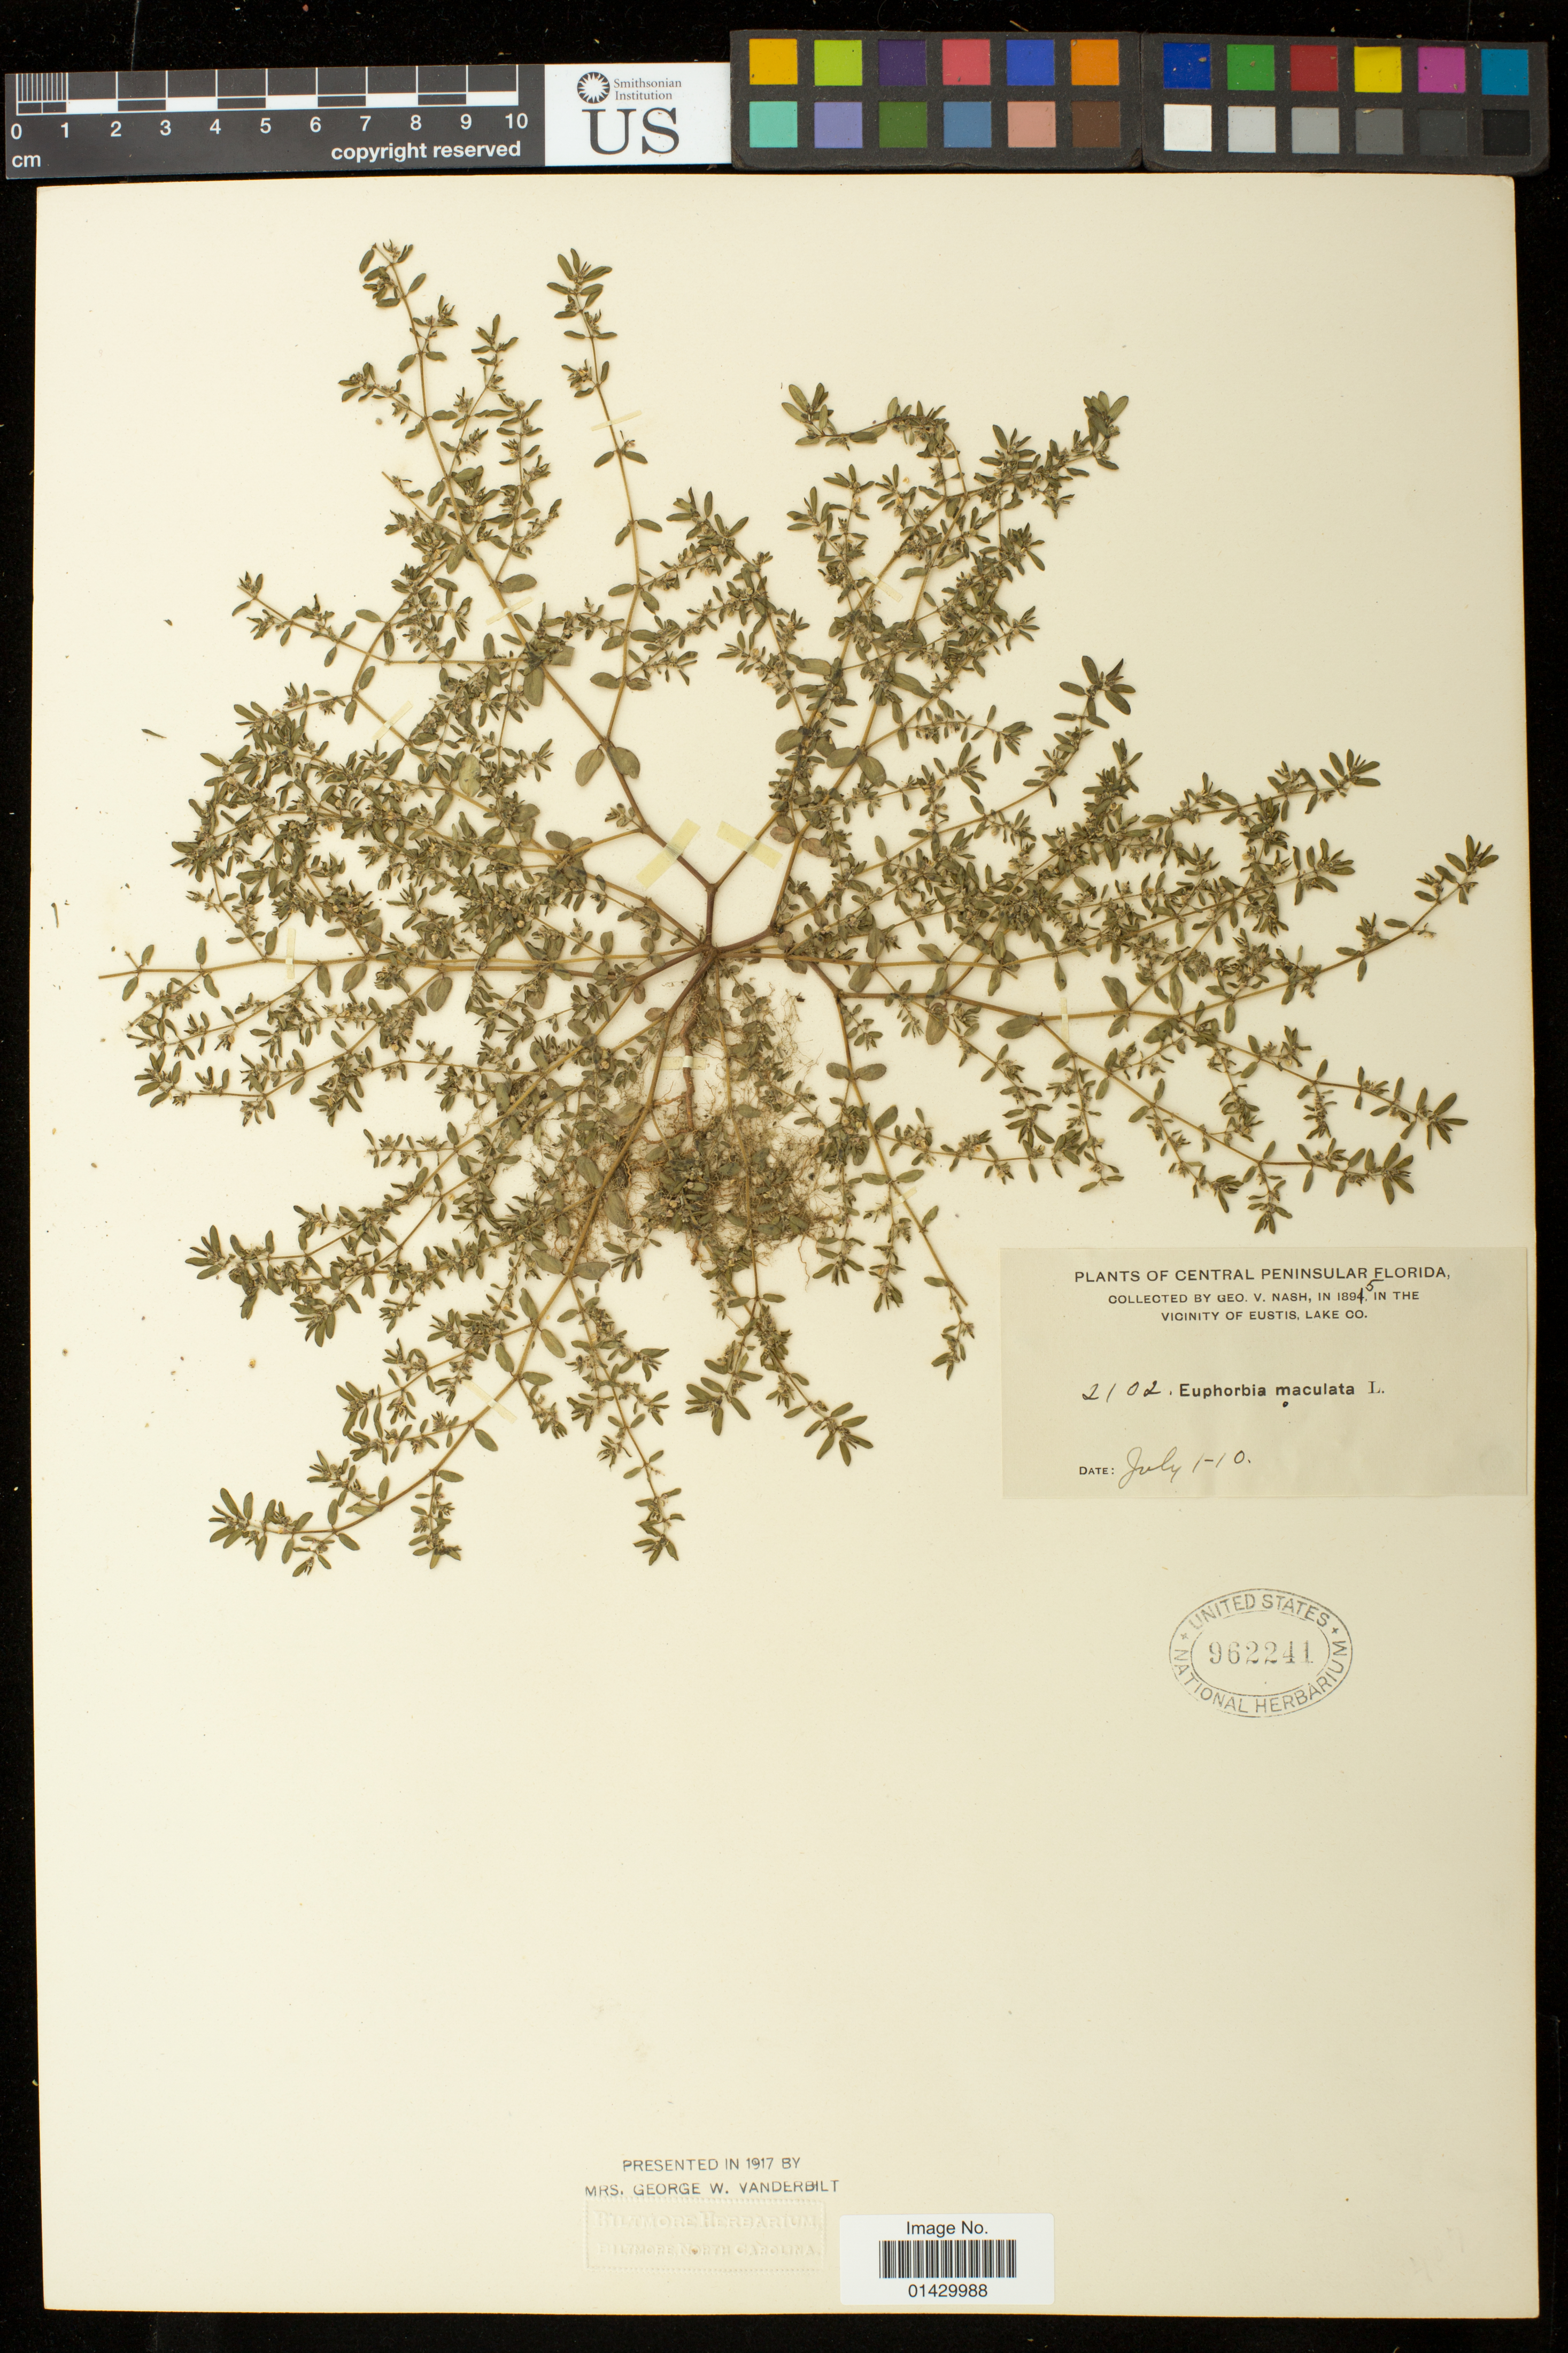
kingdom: Plantae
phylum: Tracheophyta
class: Magnoliopsida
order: Malpighiales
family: Euphorbiaceae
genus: Euphorbia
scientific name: Euphorbia maculata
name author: L.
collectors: G. V. Nash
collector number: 2102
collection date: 1895-07-01/1895-07-10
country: United States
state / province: Florida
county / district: Lake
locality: Vicinity of Eustis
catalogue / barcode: US 962241